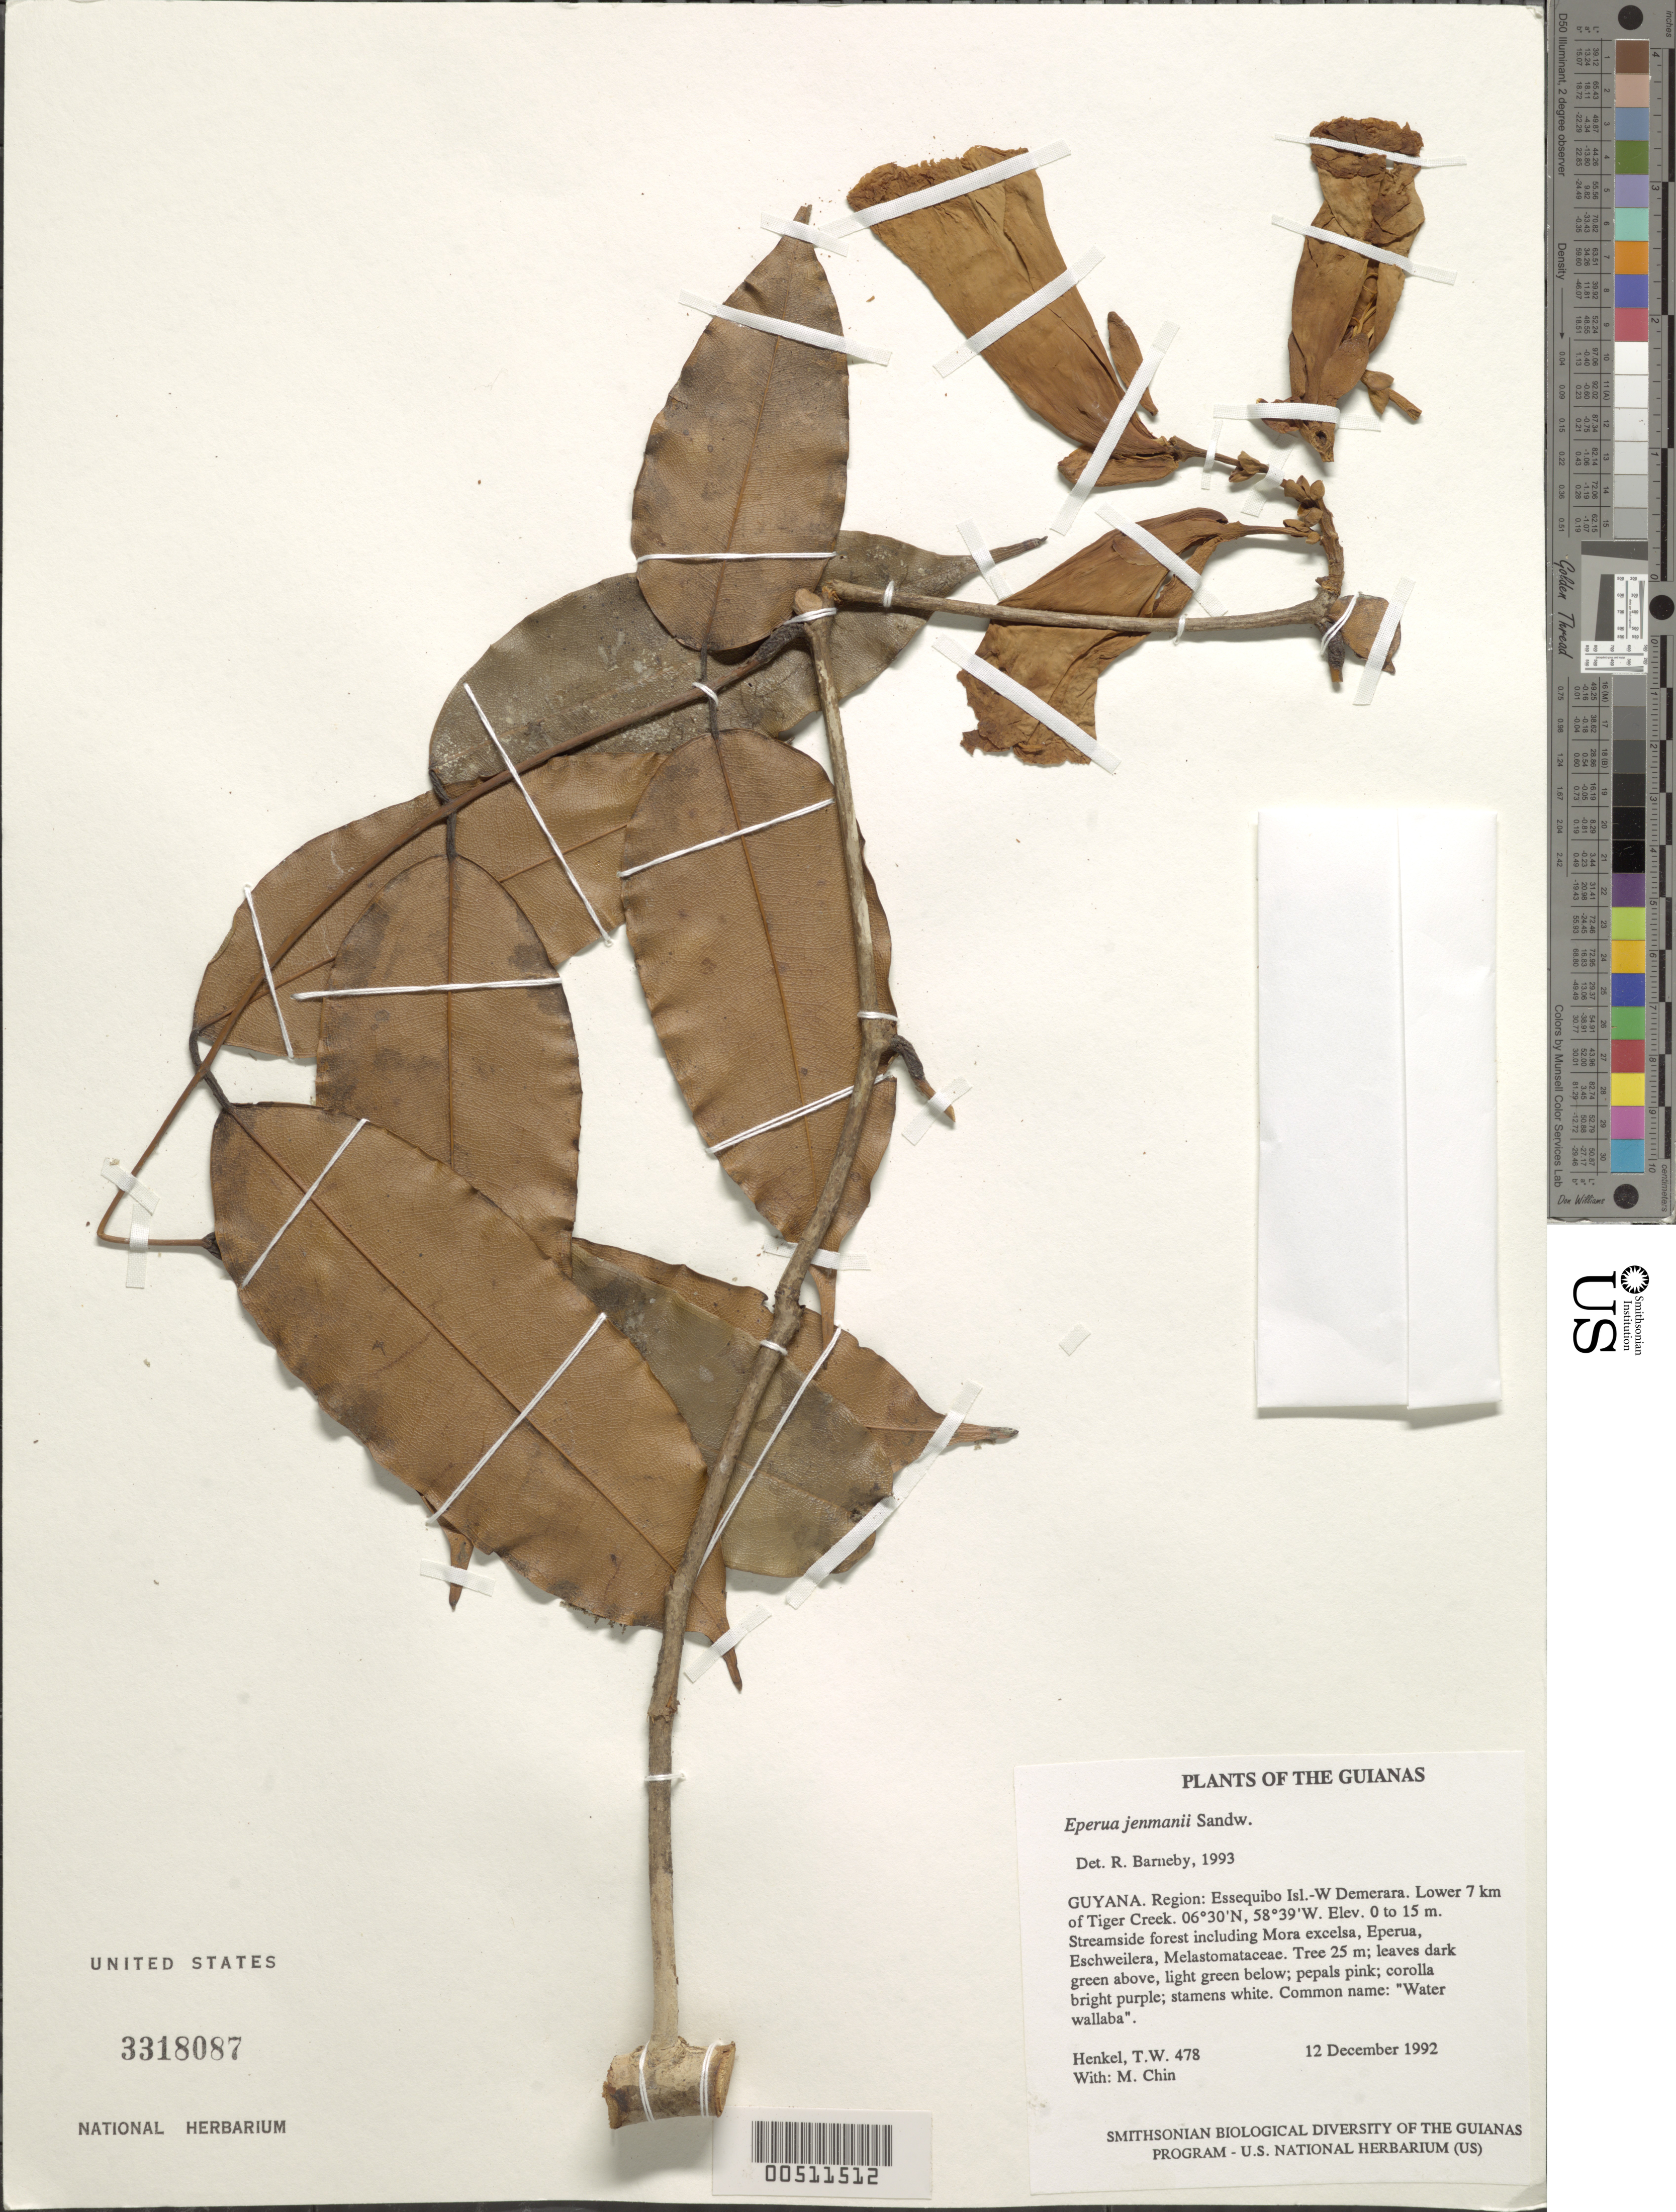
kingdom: Plantae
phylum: Tracheophyta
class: Magnoliopsida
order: Fabales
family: Fabaceae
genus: Eperua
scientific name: Eperua jenmanii subsp. jenmanii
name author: Oliv.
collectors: T. Henkel & M. Chin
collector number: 478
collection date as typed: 12 December 1992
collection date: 1992-12-12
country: Guyana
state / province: Essequibo Isl-W. Demerara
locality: Lower 7 km of Tiger Creek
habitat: Streamside forest including Mora excelsa, Eperua, Eschweilera, Melastomataceae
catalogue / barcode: US 3318087